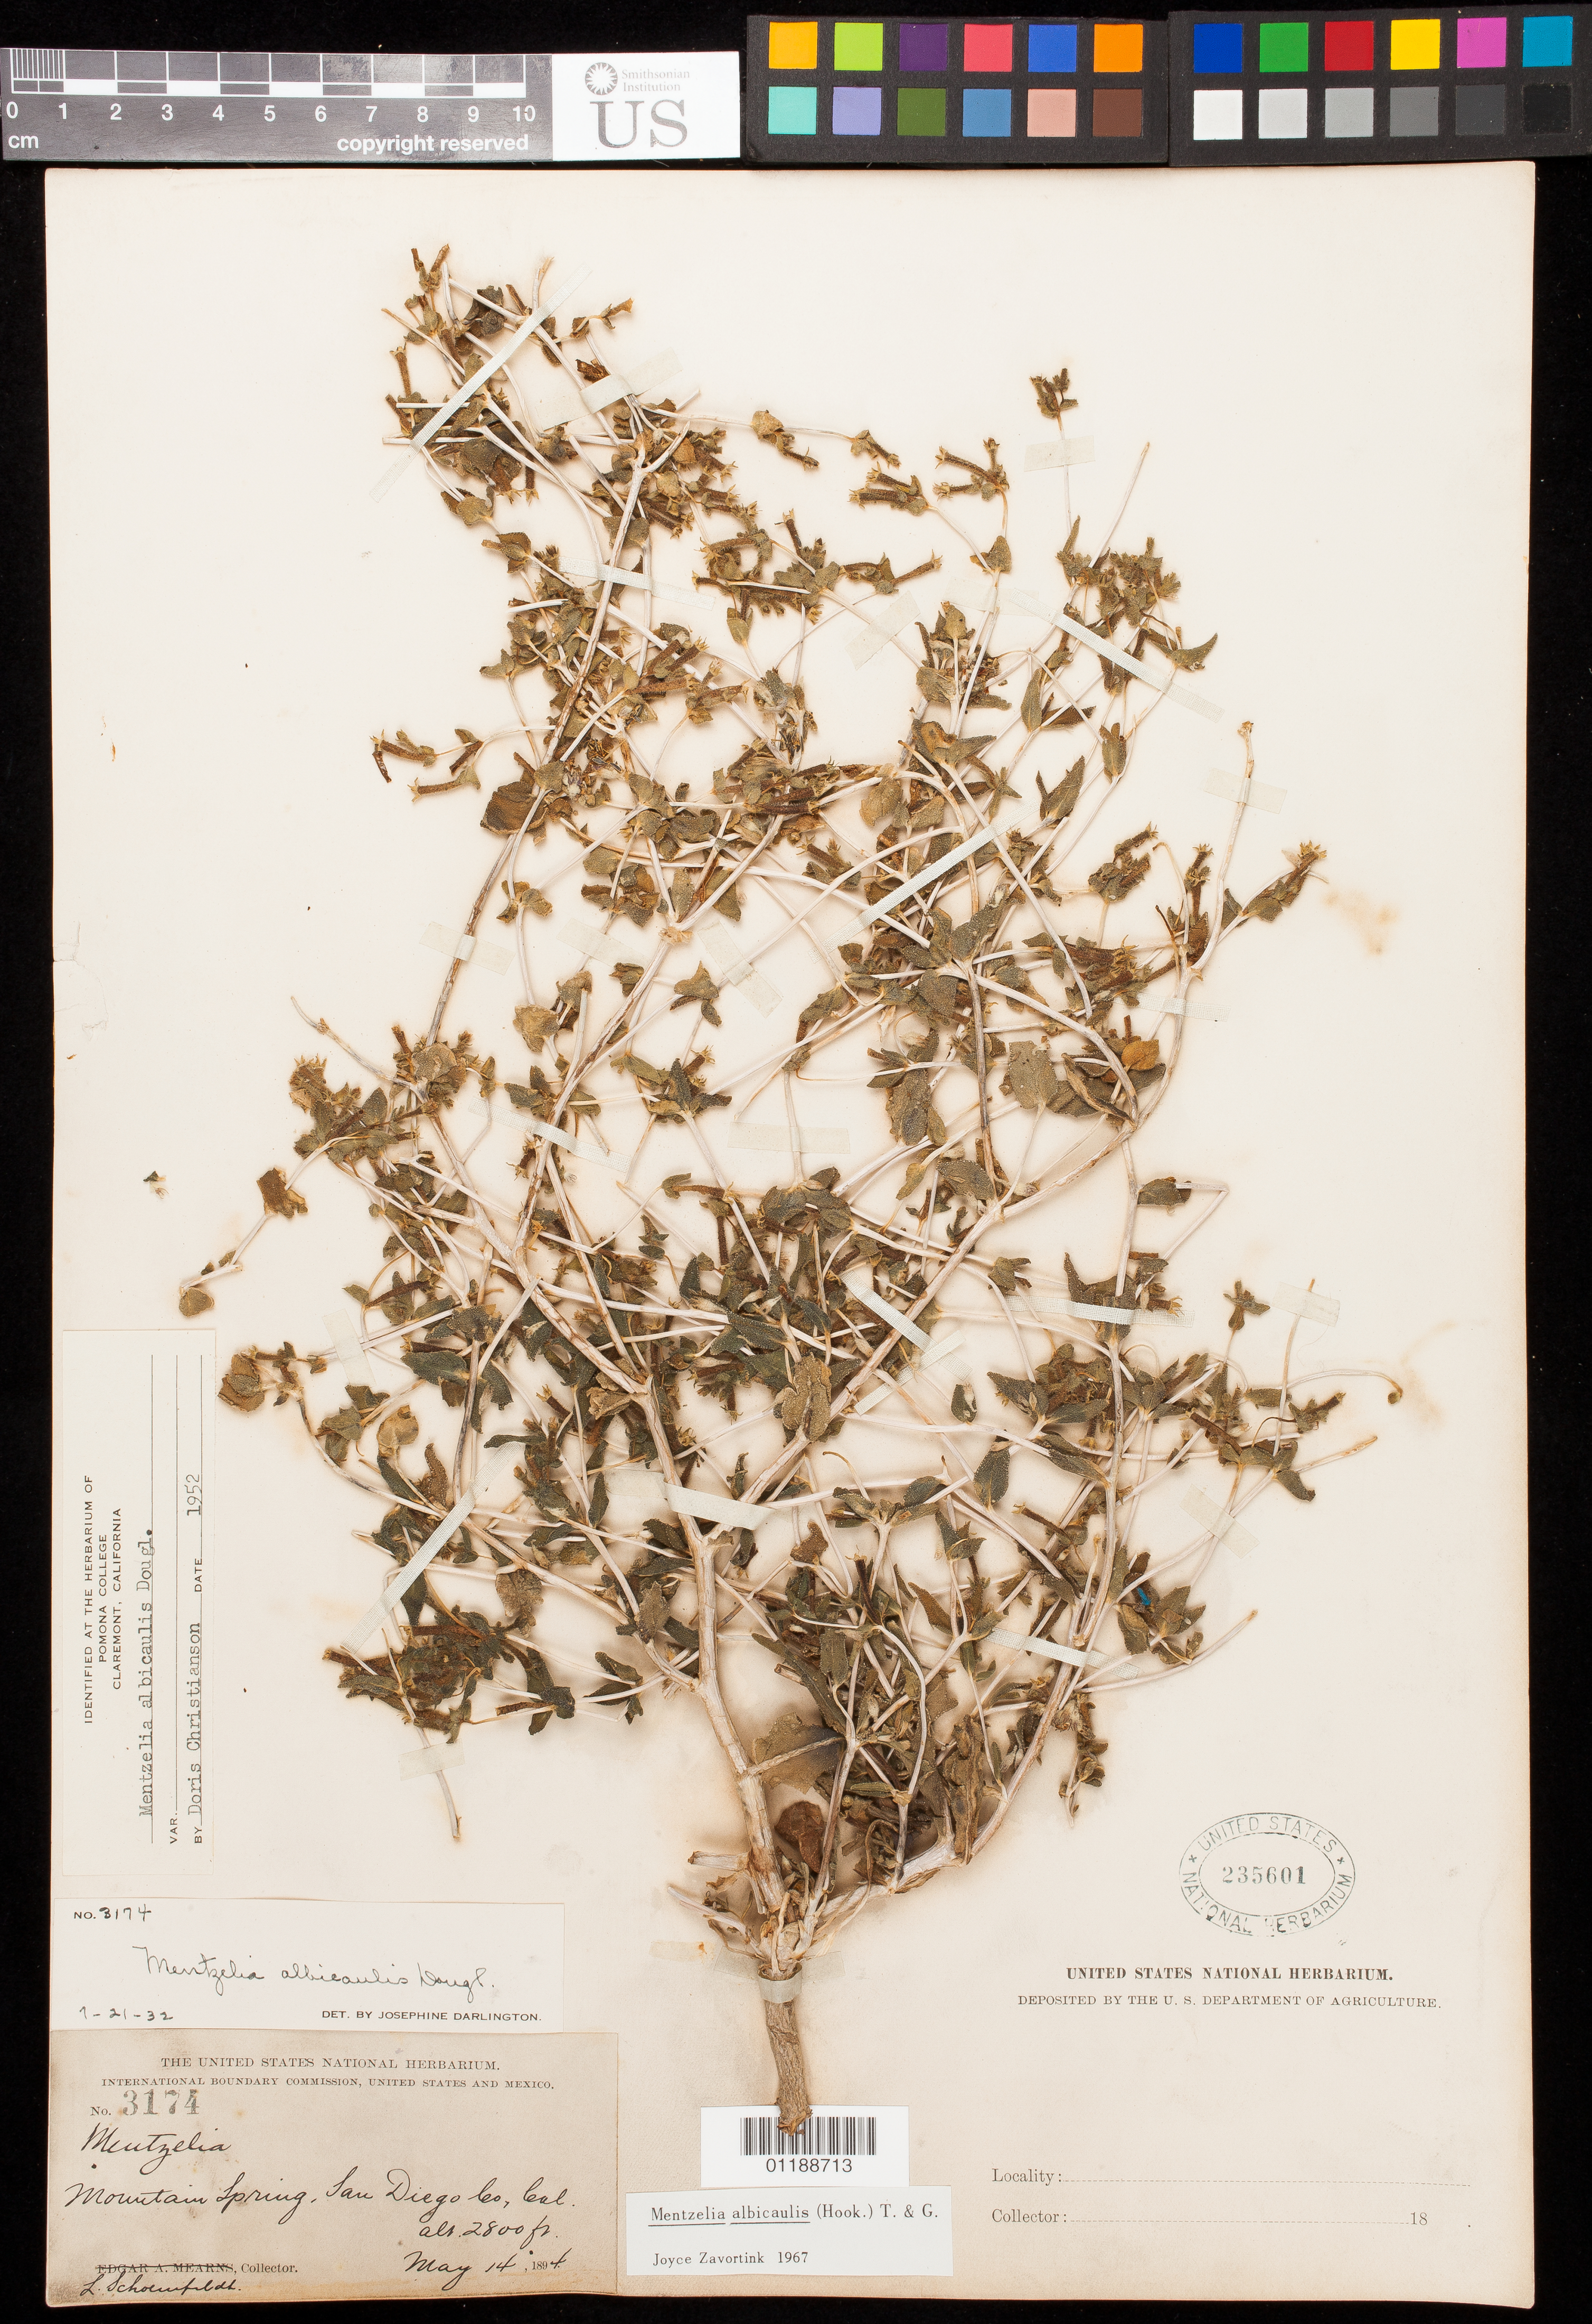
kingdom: Plantae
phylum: Tracheophyta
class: Magnoliopsida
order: Cornales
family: Loasaceae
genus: Mentzelia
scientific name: Mentzelia albicaulis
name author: (Douglas ex Hook.) Douglas ex Torr. & A. Gray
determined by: Zavortink, J. E.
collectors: L. Schounfeldt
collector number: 3174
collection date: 1894-05-14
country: United States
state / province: California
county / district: San Diego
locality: Mountain Spring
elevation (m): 853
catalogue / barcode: US 235601